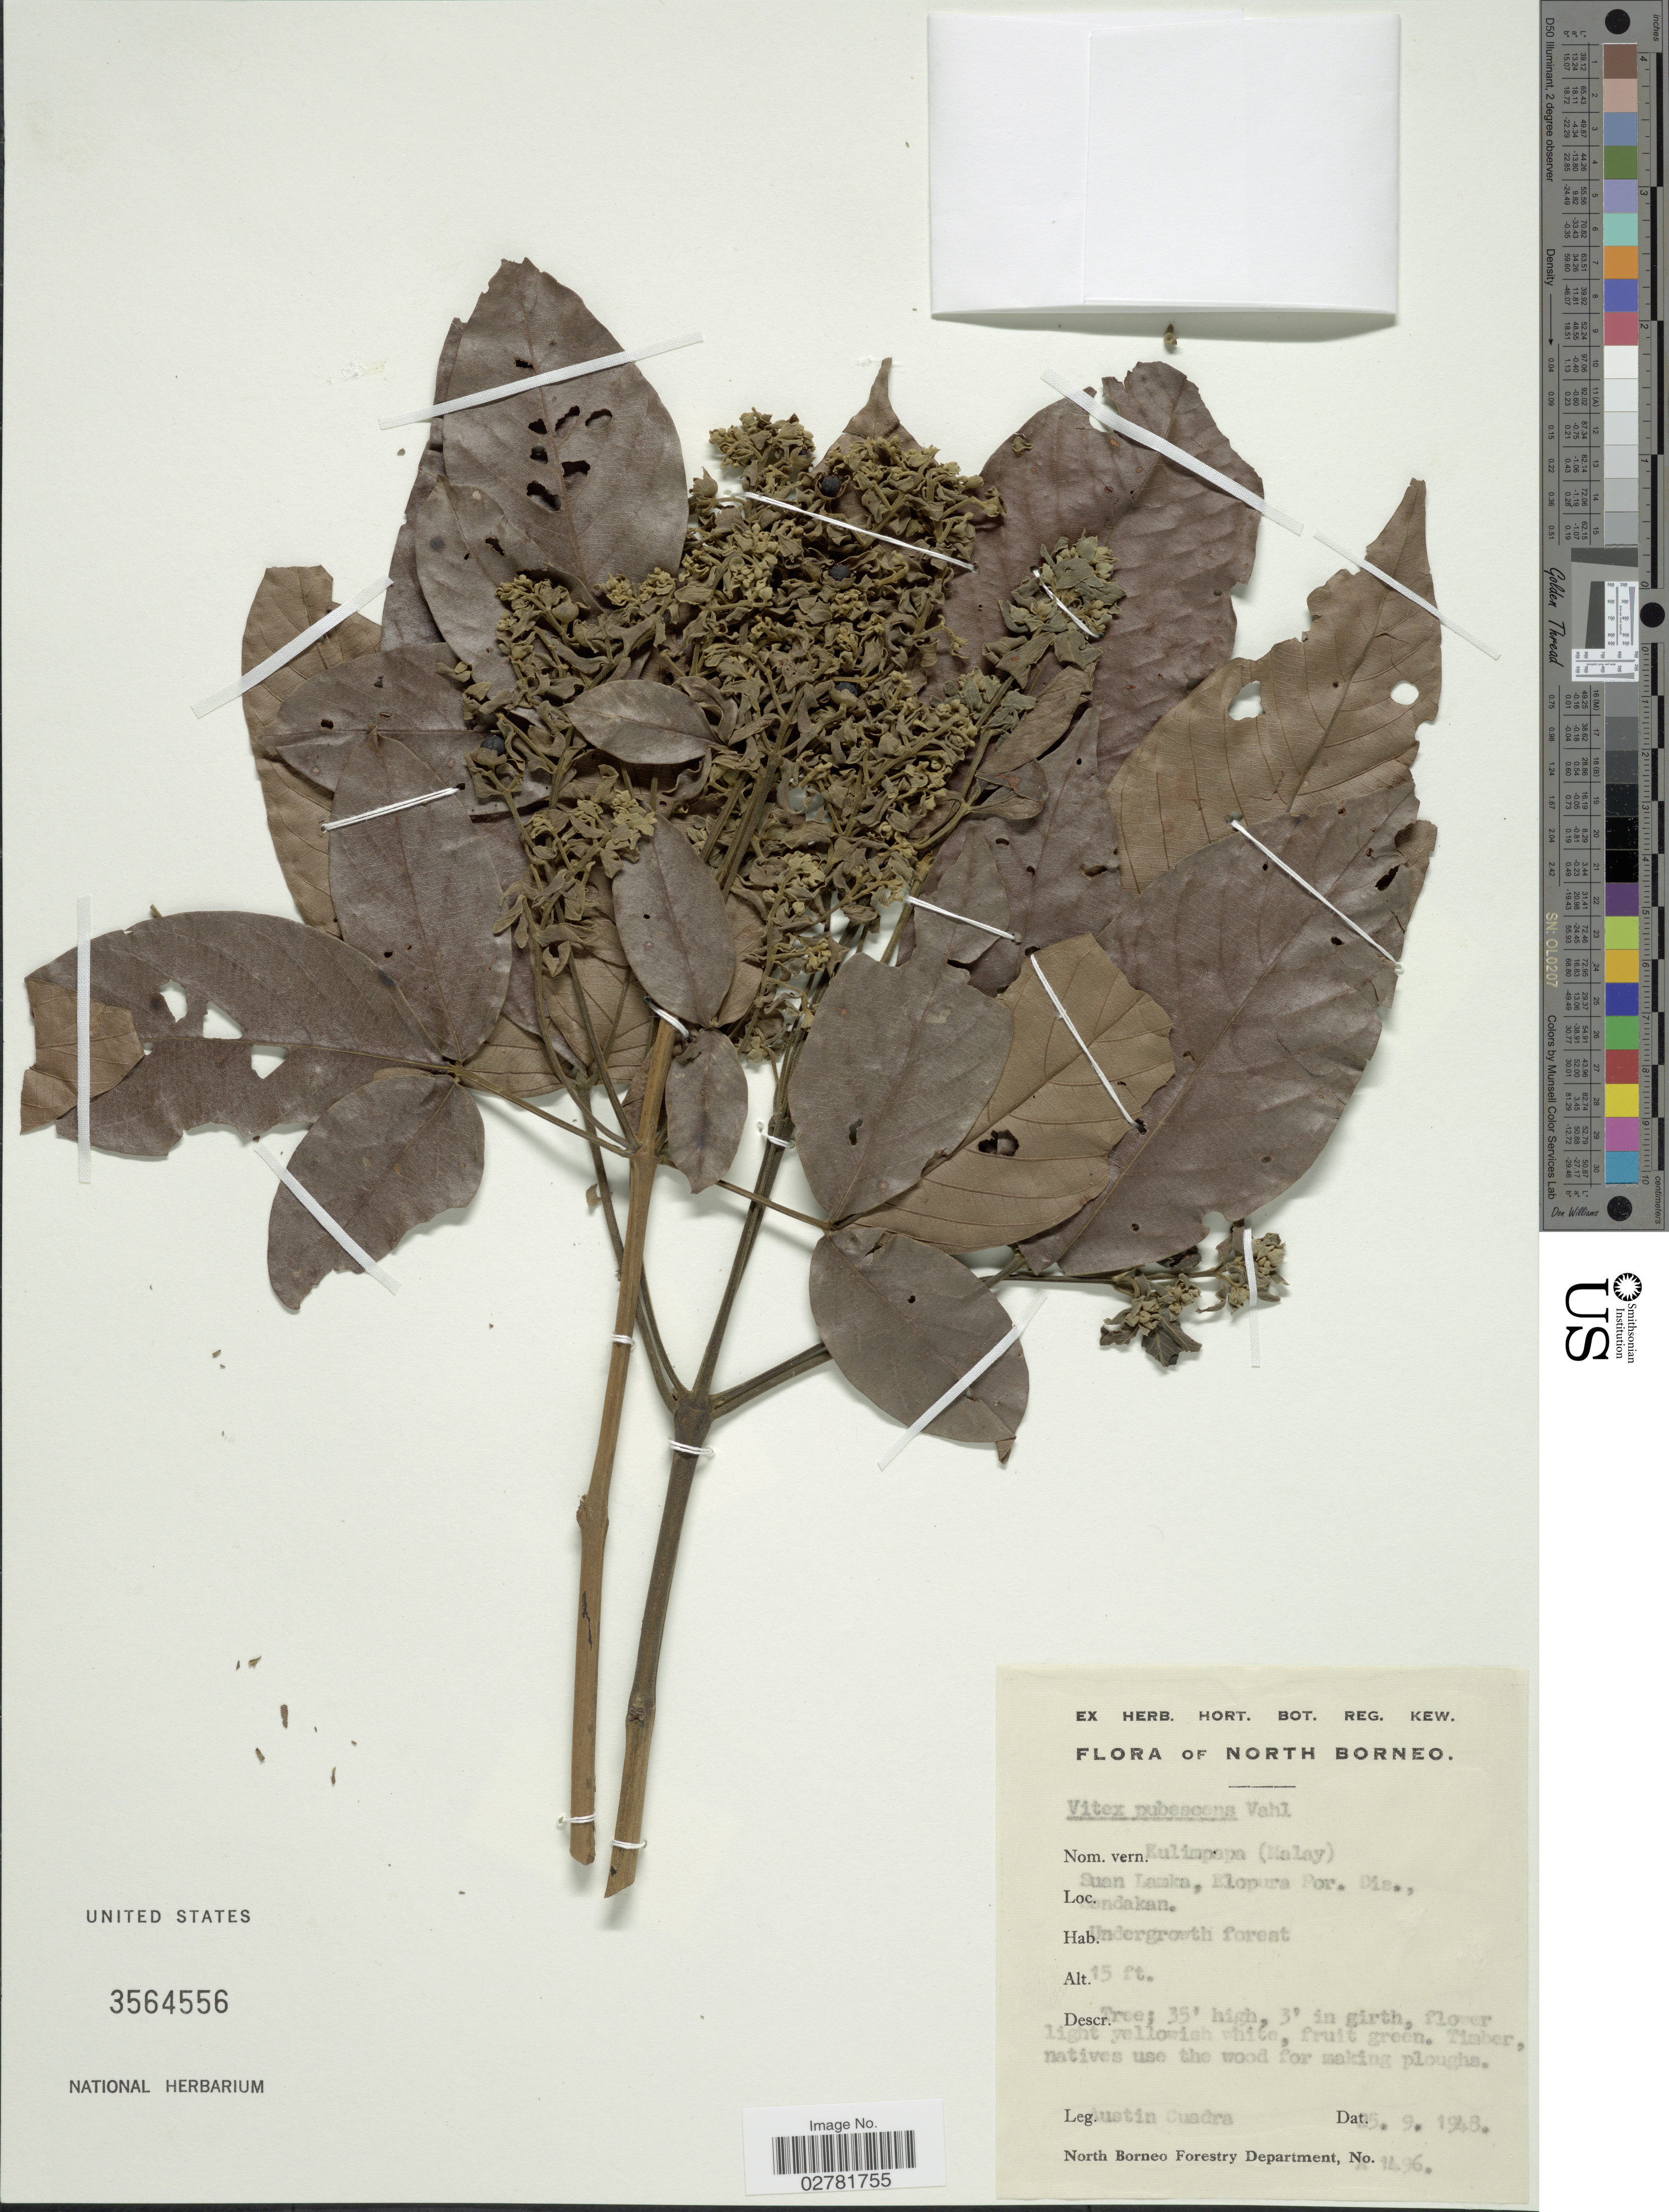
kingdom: Plantae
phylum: Tracheophyta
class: Magnoliopsida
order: Lamiales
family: Lamiaceae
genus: Vitex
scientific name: Vitex pubescens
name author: Vahl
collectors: A. Cuadra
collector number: A1496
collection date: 1948-09-25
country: Malaysia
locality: North Borneo. Suan Lamka, Elopura For. Dis., Sandakan.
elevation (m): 5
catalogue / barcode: US 3564556